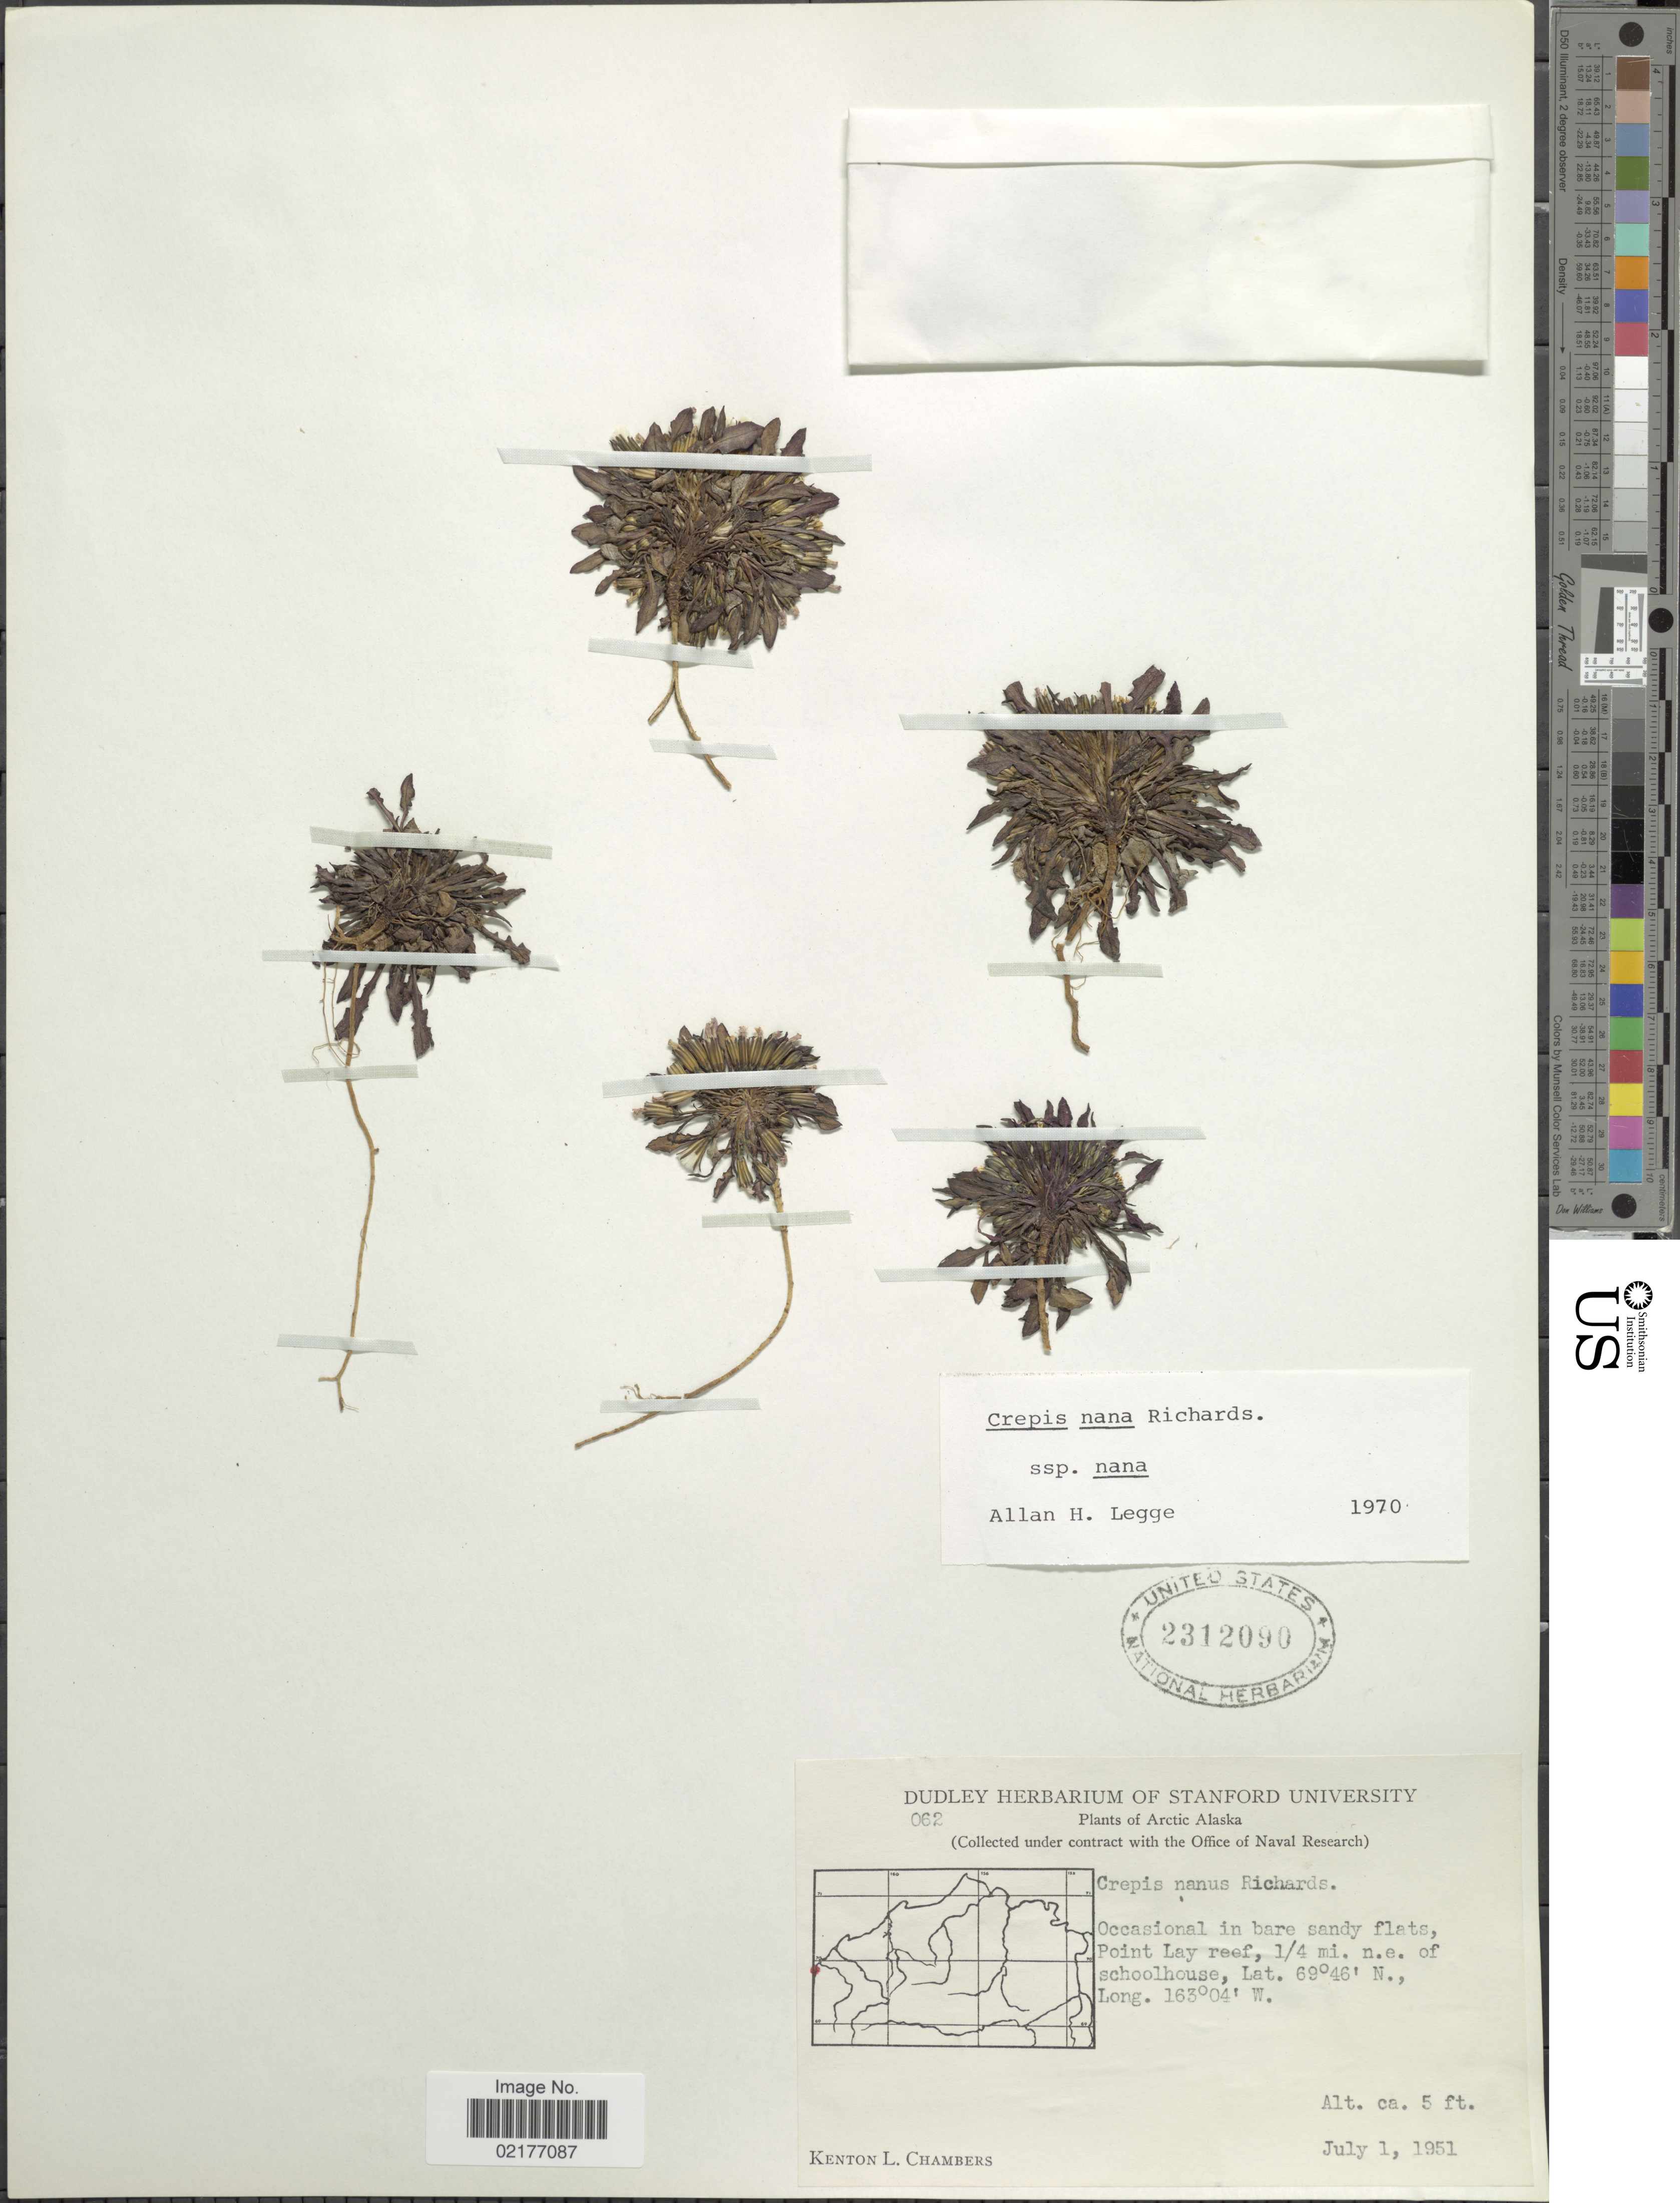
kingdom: Plantae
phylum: Tracheophyta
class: Magnoliopsida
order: Asterales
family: Asteraceae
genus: Askellia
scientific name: Askellia pygmaea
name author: (Ledeb.) Sennikov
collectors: K. L. Chambers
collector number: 062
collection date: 1951-07-01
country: United States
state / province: Alaska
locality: Arctic Alaska, Point Lay Reef, ¼ mi. n.e. of schoolhouse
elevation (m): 2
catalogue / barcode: US 2312090